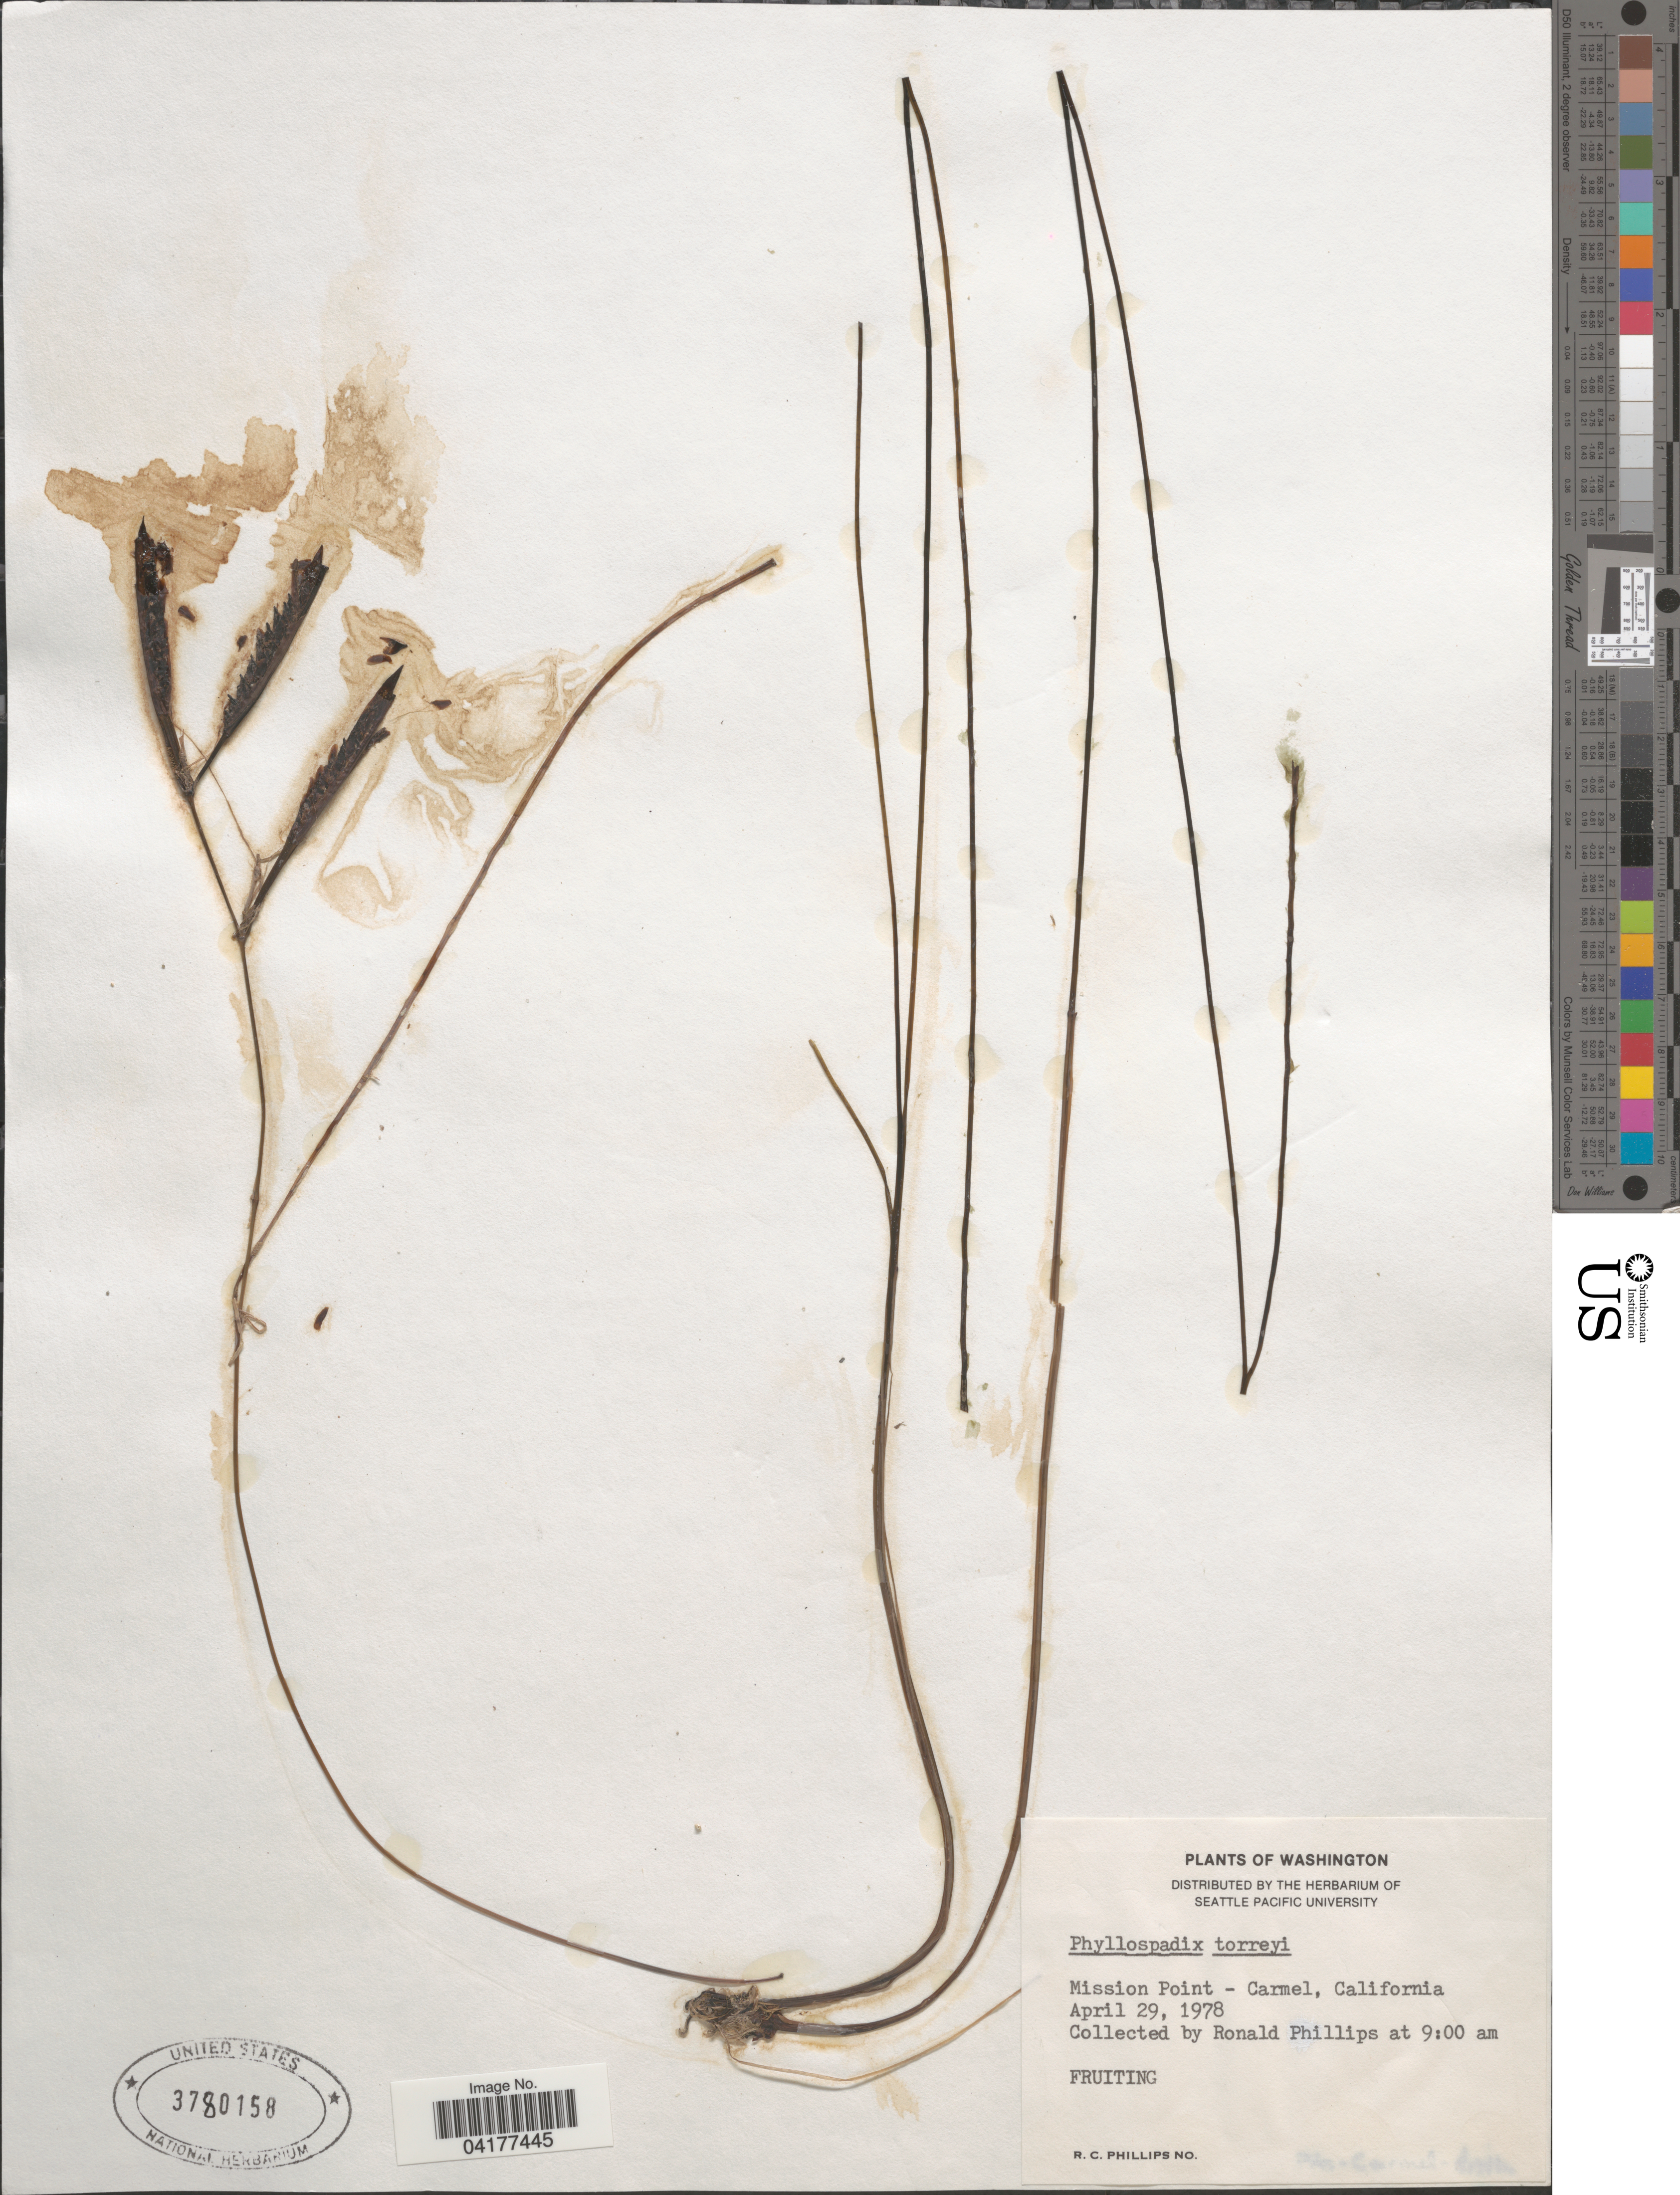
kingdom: Plantae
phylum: Tracheophyta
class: Liliopsida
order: Alismatales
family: Zosteraceae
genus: Phyllospadix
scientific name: Phyllospadix torreyi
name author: S. Watson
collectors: R. C. Phillips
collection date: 1978-04-29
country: United States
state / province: California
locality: Mission Point - Carmel.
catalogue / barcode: US 3780158